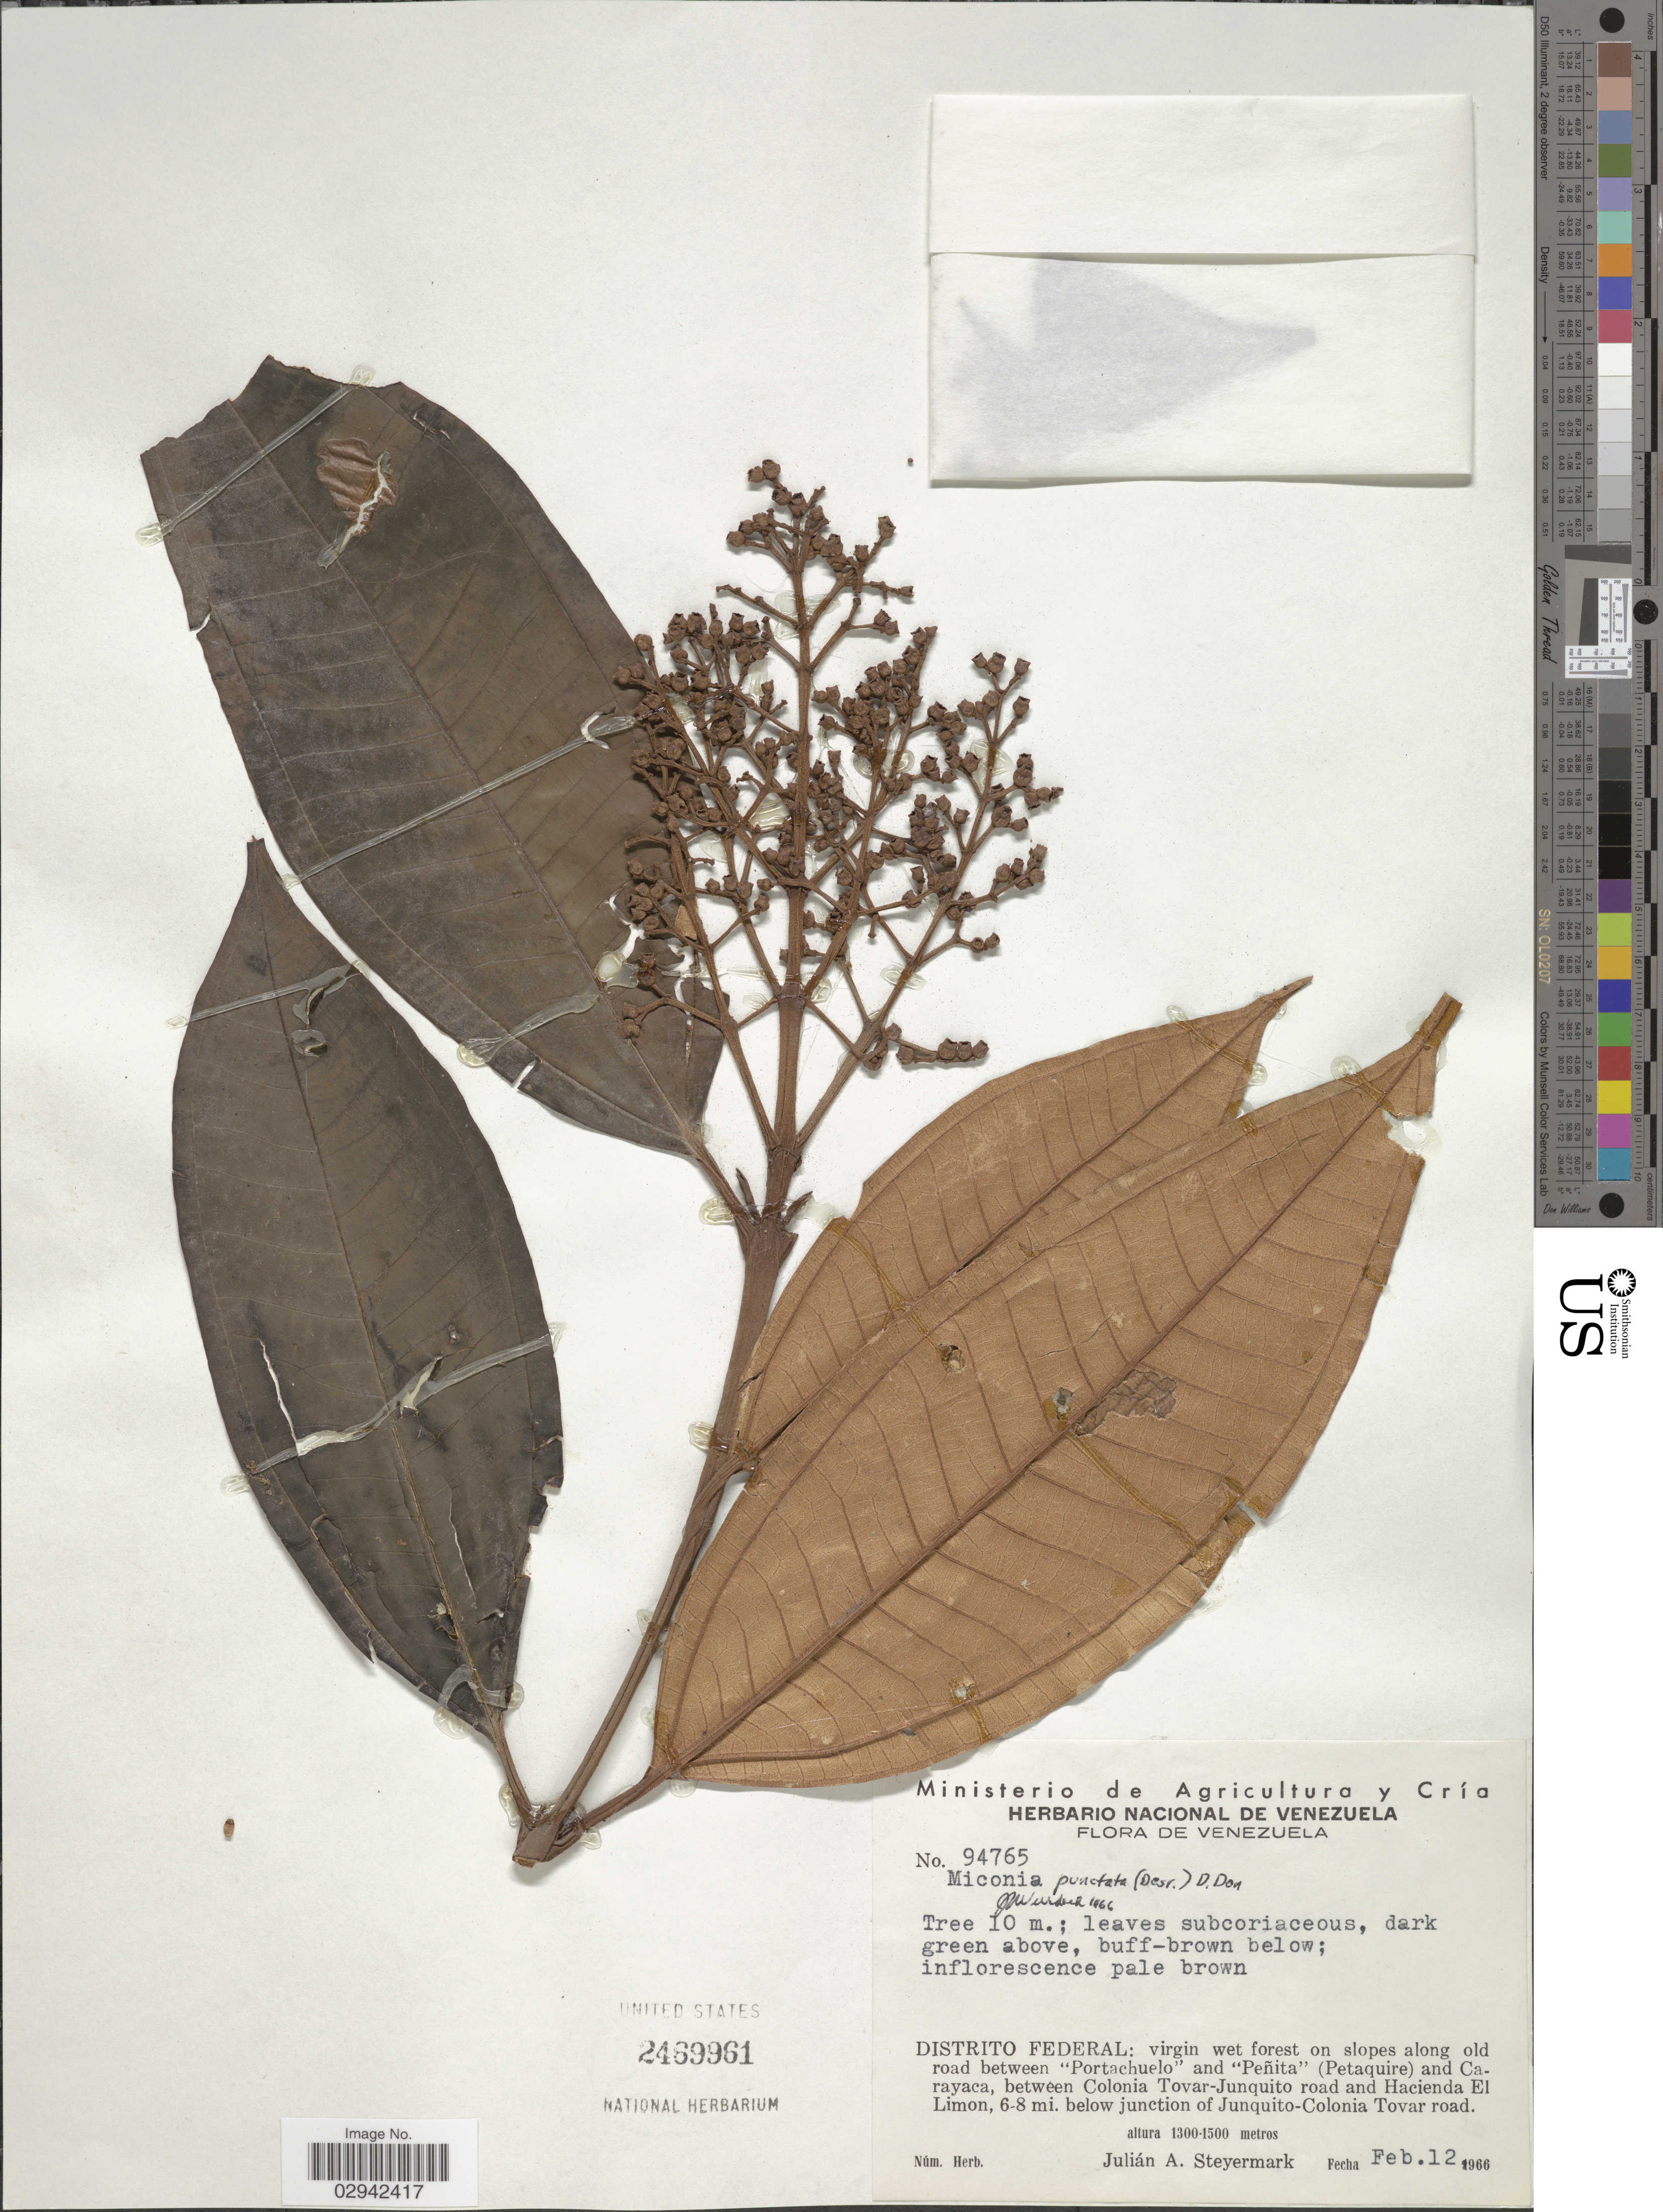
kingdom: Plantae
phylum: Tracheophyta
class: Magnoliopsida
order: Myrtales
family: Melastomataceae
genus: Miconia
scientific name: Miconia punctata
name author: (Desr.) D. Don ex DC.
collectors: J. Steyermark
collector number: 94765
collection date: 1966-02-12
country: Venezuela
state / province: Distrito Federal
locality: Distrito Federal: virgin wet forest on slopes along old road between "Portachuelo" and "Peñita" (Petaquire) and Carayaca, between Colonia Tovar-Junquito road and Hacienda El Limon, 6-8 mi. below junction of Junquito-Colonia Tovar road.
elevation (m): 1300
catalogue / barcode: US 2469961